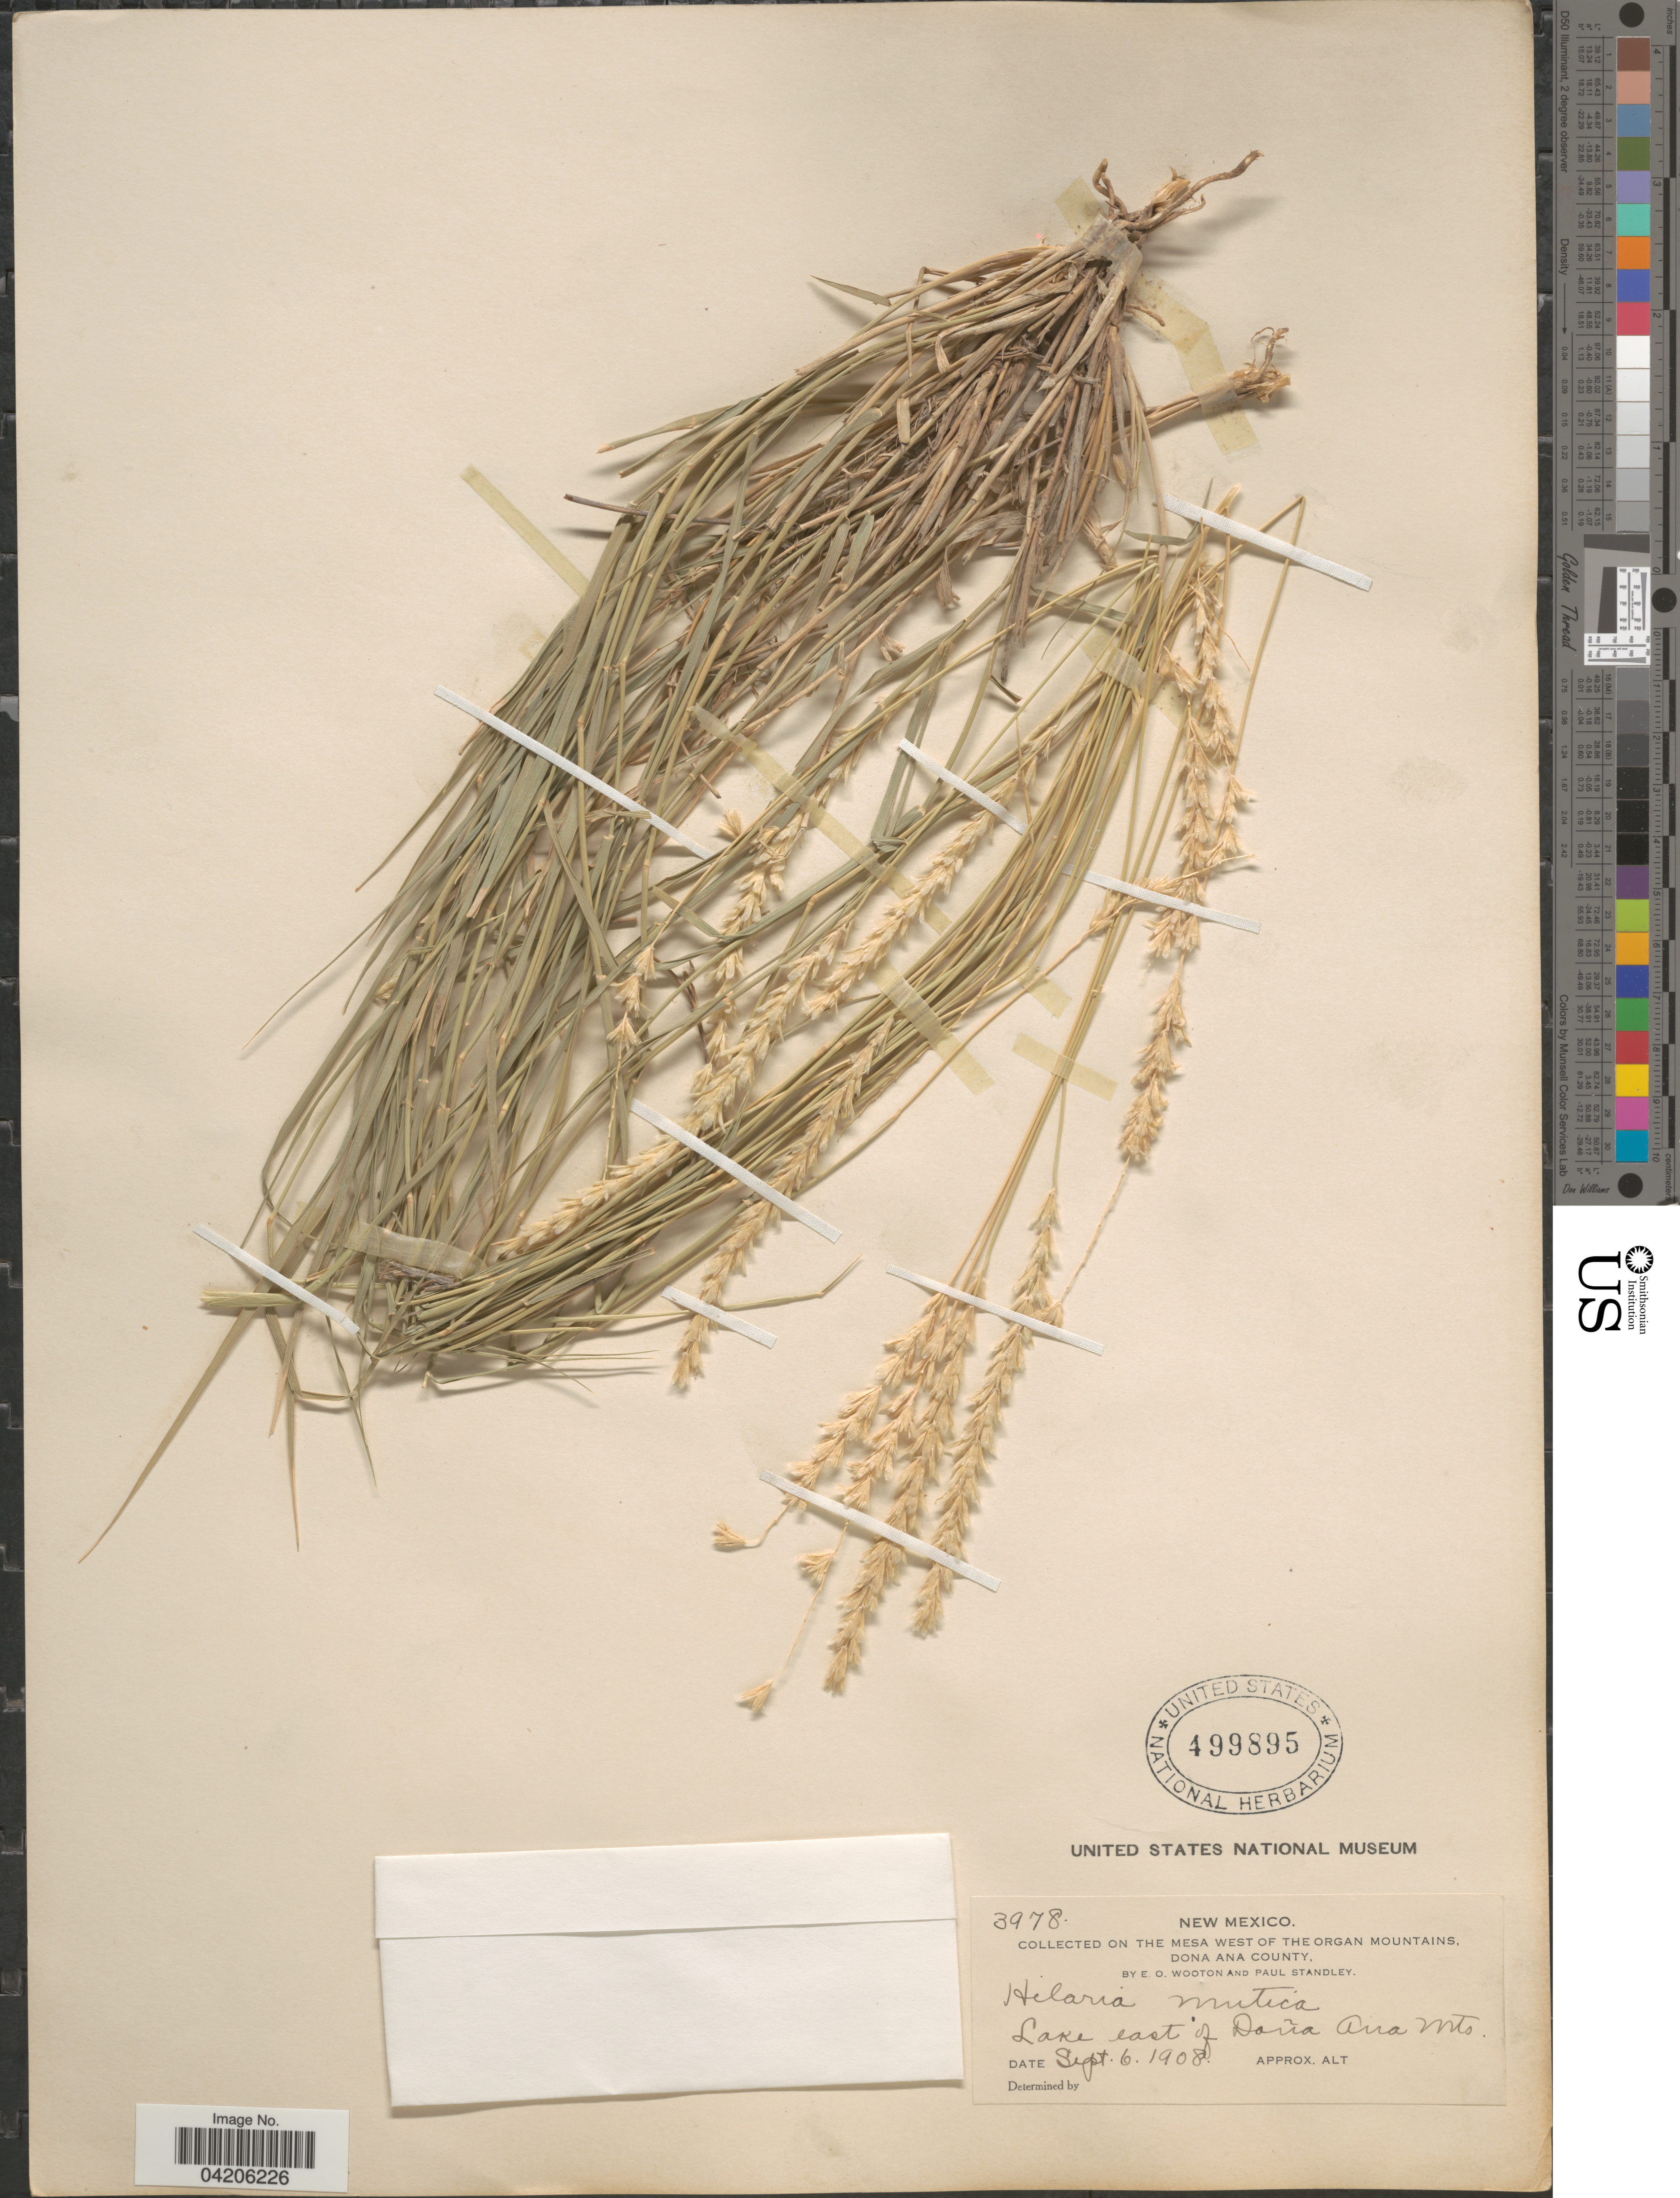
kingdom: Plantae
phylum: Tracheophyta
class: Liliopsida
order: Poales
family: Poaceae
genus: Hilaria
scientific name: Hilaria mutica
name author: (Buckley) Benth.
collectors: E. O. Wooton & P. C. Standley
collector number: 3978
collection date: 1908-09-06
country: United States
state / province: New Mexico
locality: On the Mesa West of the Organ Mountains, Dona Ana County. Lake east of Doña Ana Mts.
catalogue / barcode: US 499895